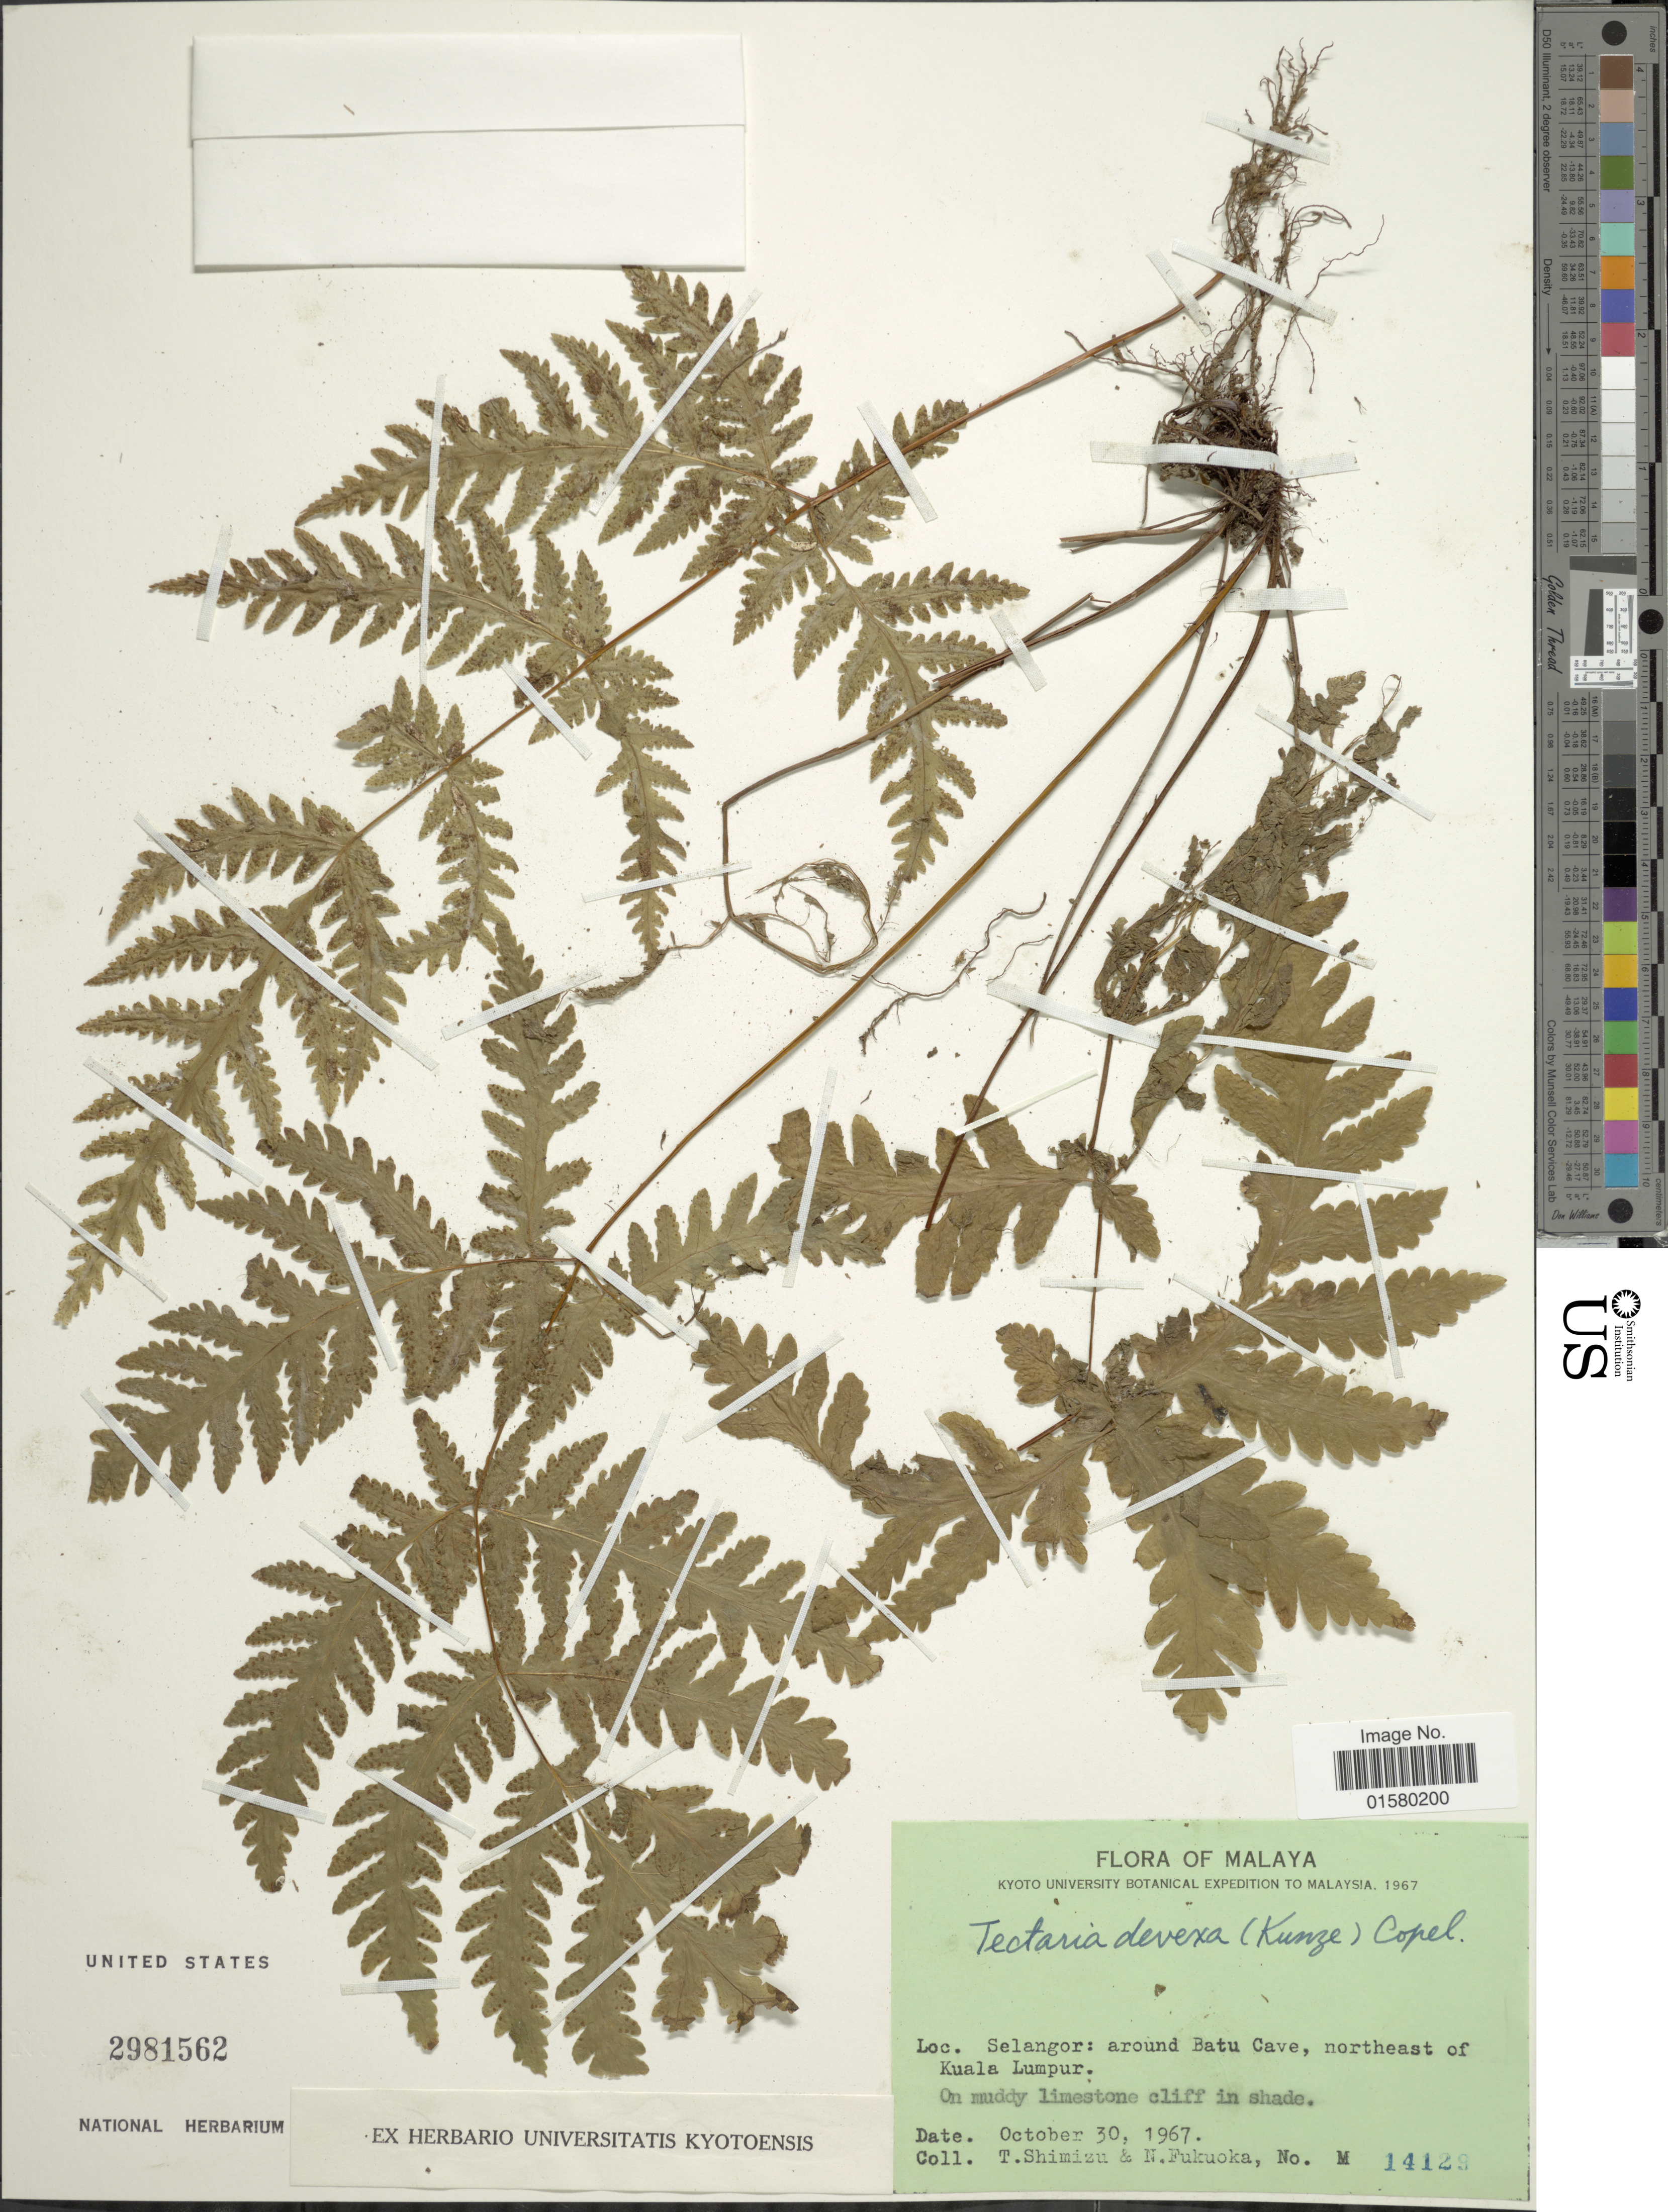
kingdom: Plantae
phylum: Tracheophyta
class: Polypodiopsida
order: Polypodiales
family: Tectariaceae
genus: Tectaria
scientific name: Tectaria devexa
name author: (Kunze) Copel.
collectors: T. Shimizu & N. Fukuoka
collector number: M14129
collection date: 1967-10-30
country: Malaysia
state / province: Selangor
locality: Malaya, Selangor: around Batu Cave, northeast of Kuala Lumpur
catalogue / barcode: US 2981562